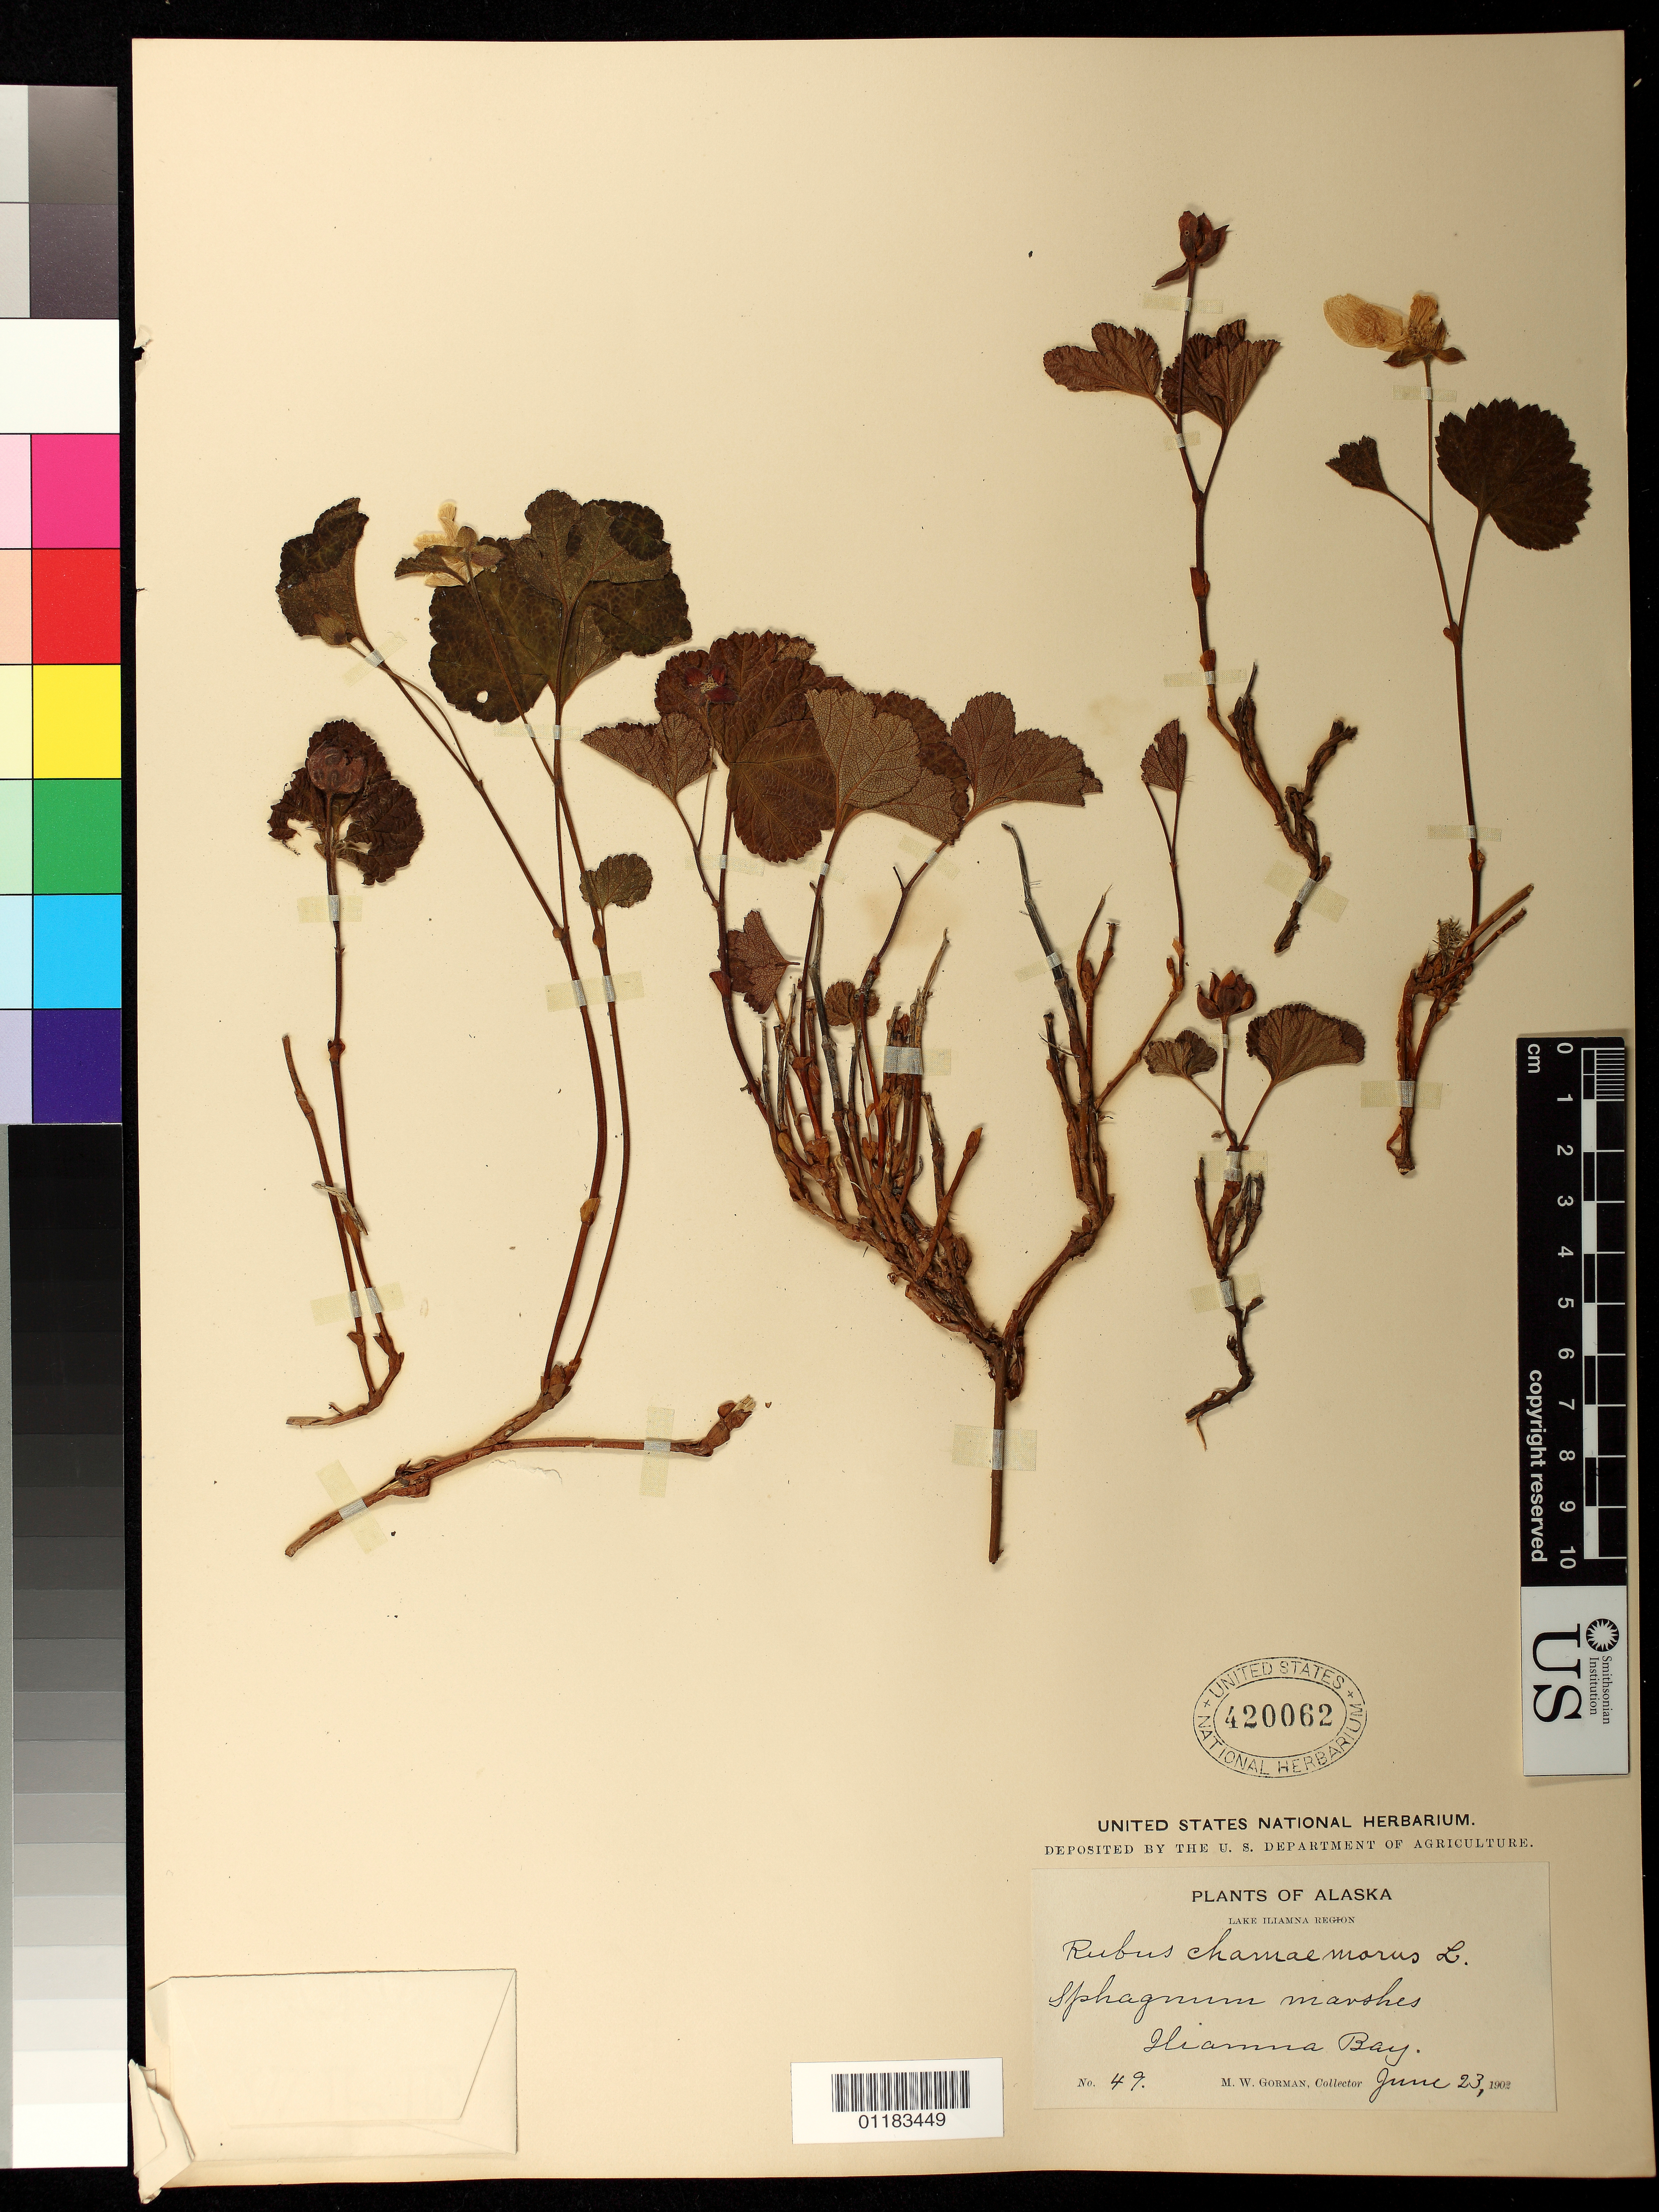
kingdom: Plantae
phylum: Tracheophyta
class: Magnoliopsida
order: Rosales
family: Rosaceae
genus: Rubus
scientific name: Rubus chamaemorus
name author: L.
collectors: M. W. Gorman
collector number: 49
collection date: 1902-06-23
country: United States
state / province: Alaska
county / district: Lake and Peninsula Borough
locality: Sphagnum marshes Iliamna Bay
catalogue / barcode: US 420062